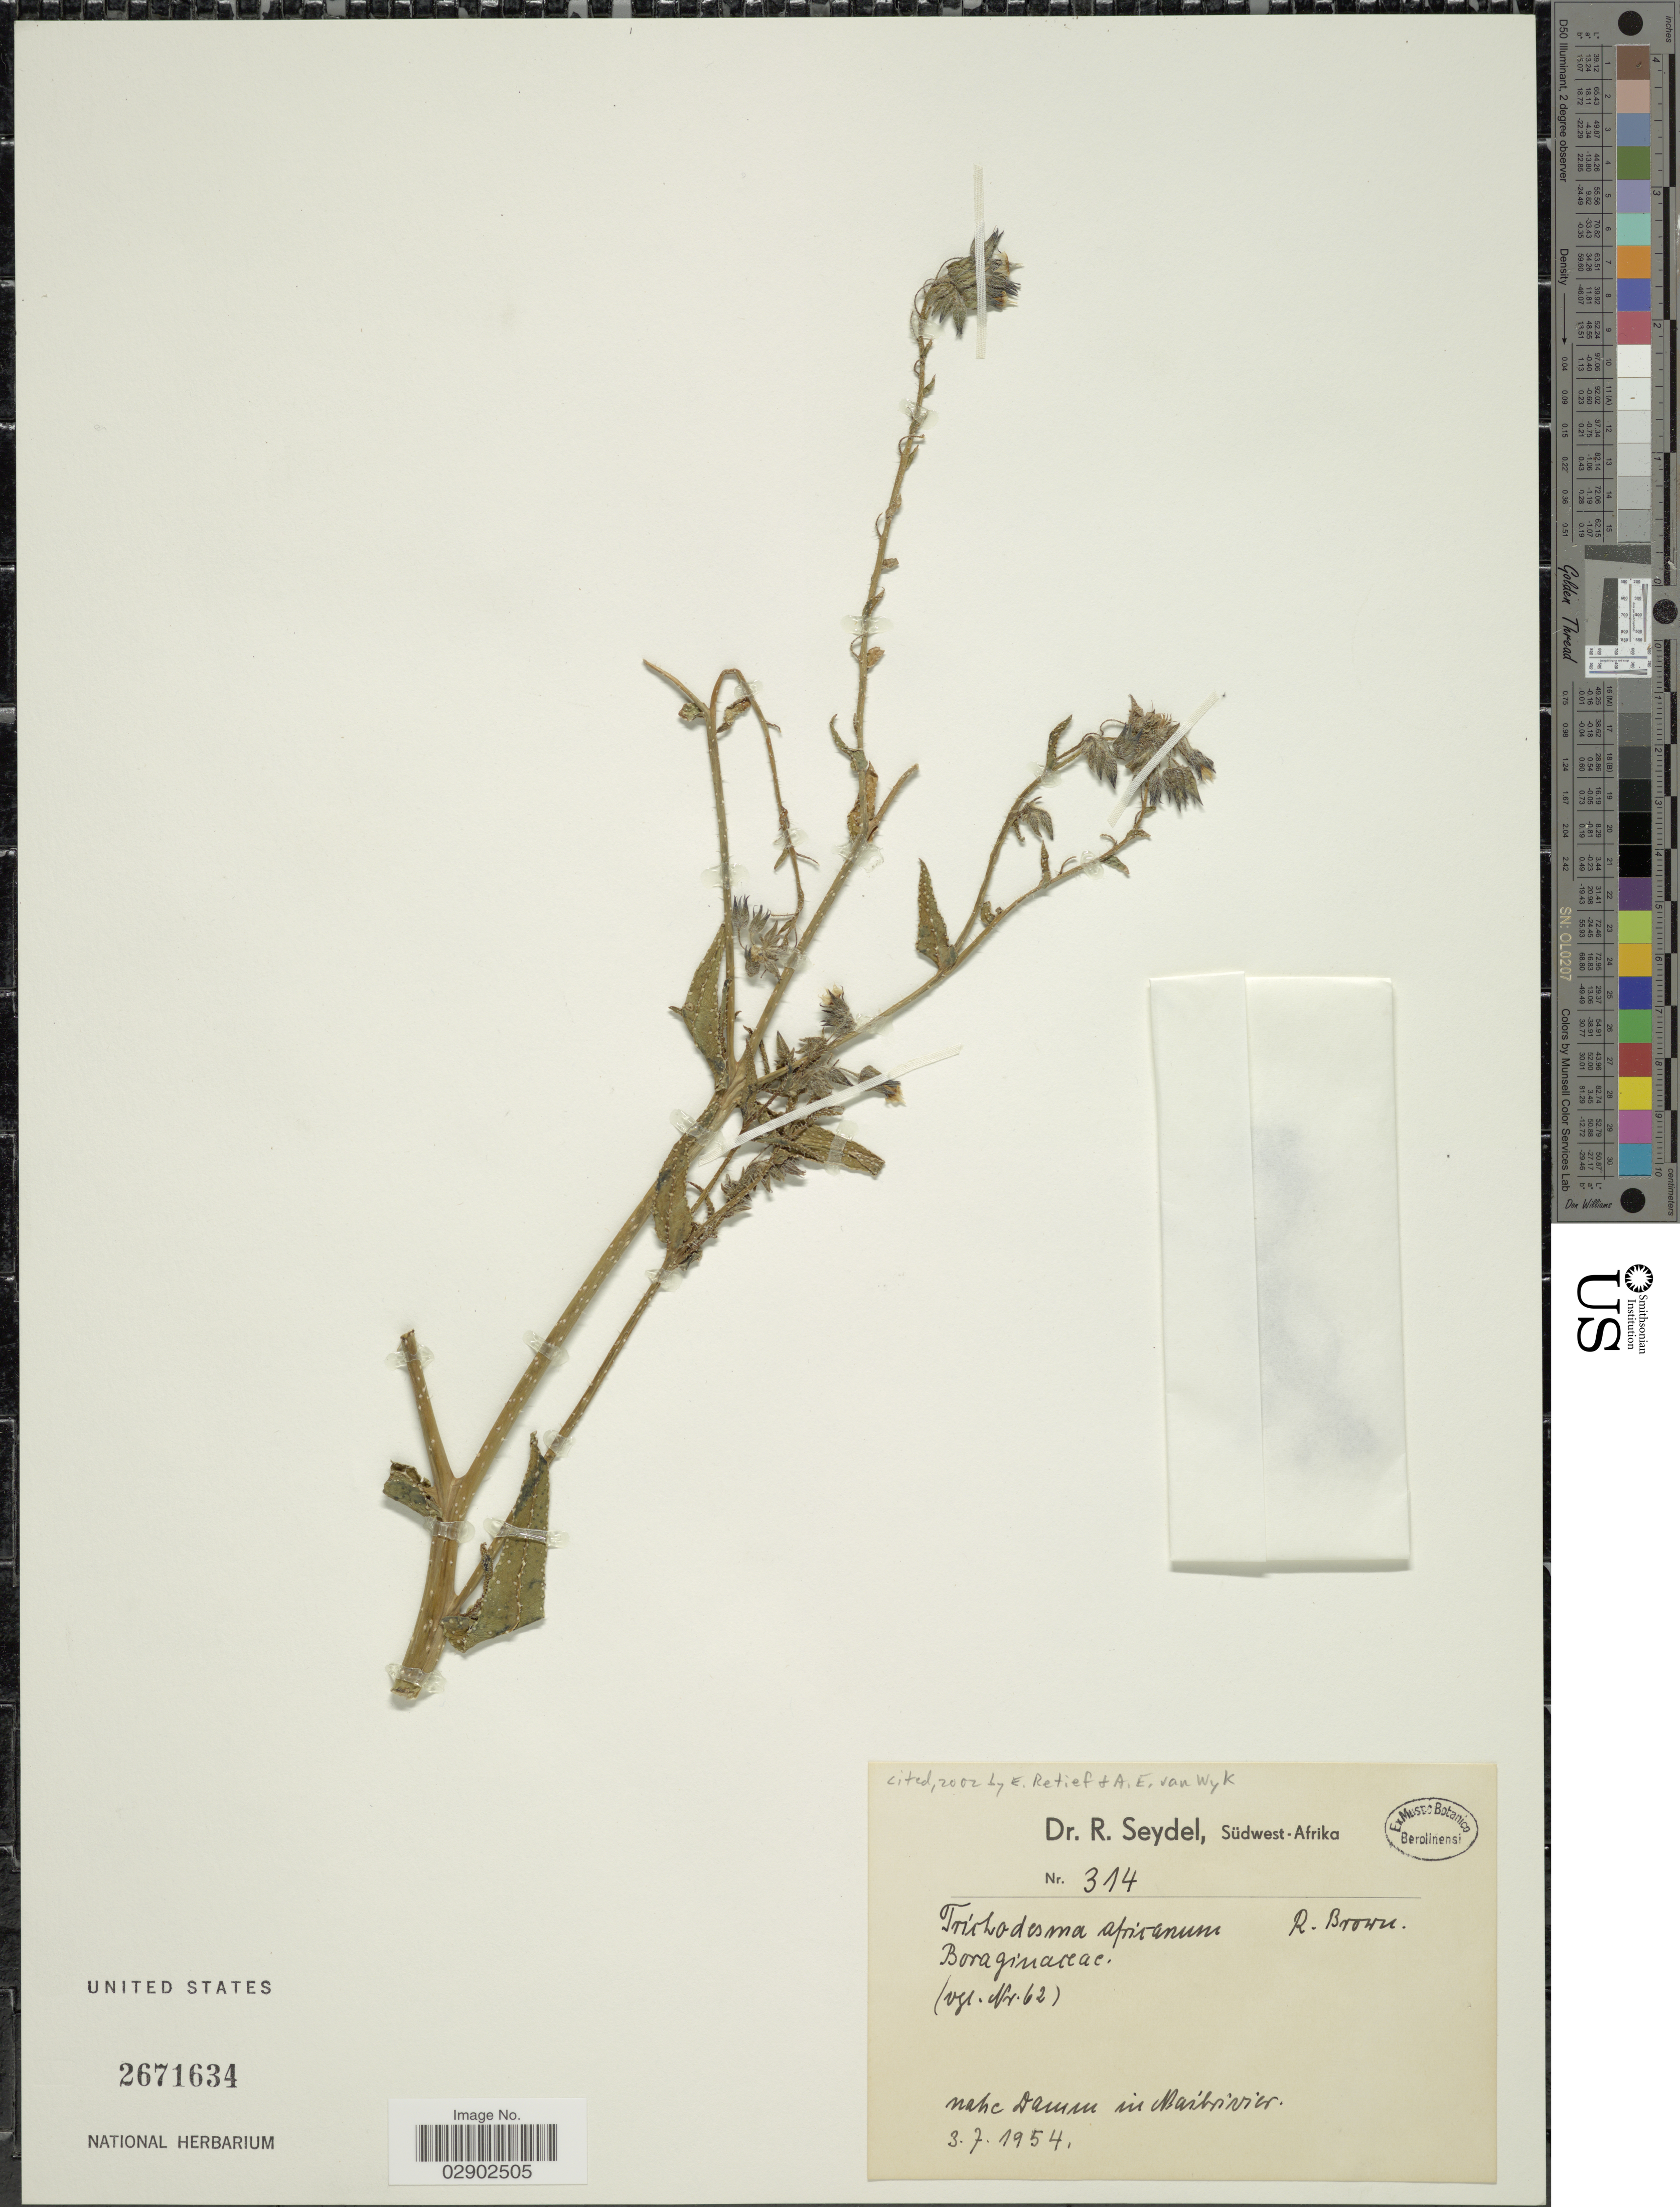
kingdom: Plantae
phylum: Tracheophyta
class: Magnoliopsida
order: Boraginales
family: Boraginaceae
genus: Trichodesma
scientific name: Trichodesma africanum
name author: (L.) Sm.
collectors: R. Seydel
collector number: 314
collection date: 1954-07-03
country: Namibia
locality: Südwest-Afrika. Nahe Damm in Naibrivier.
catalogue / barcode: US 2671634